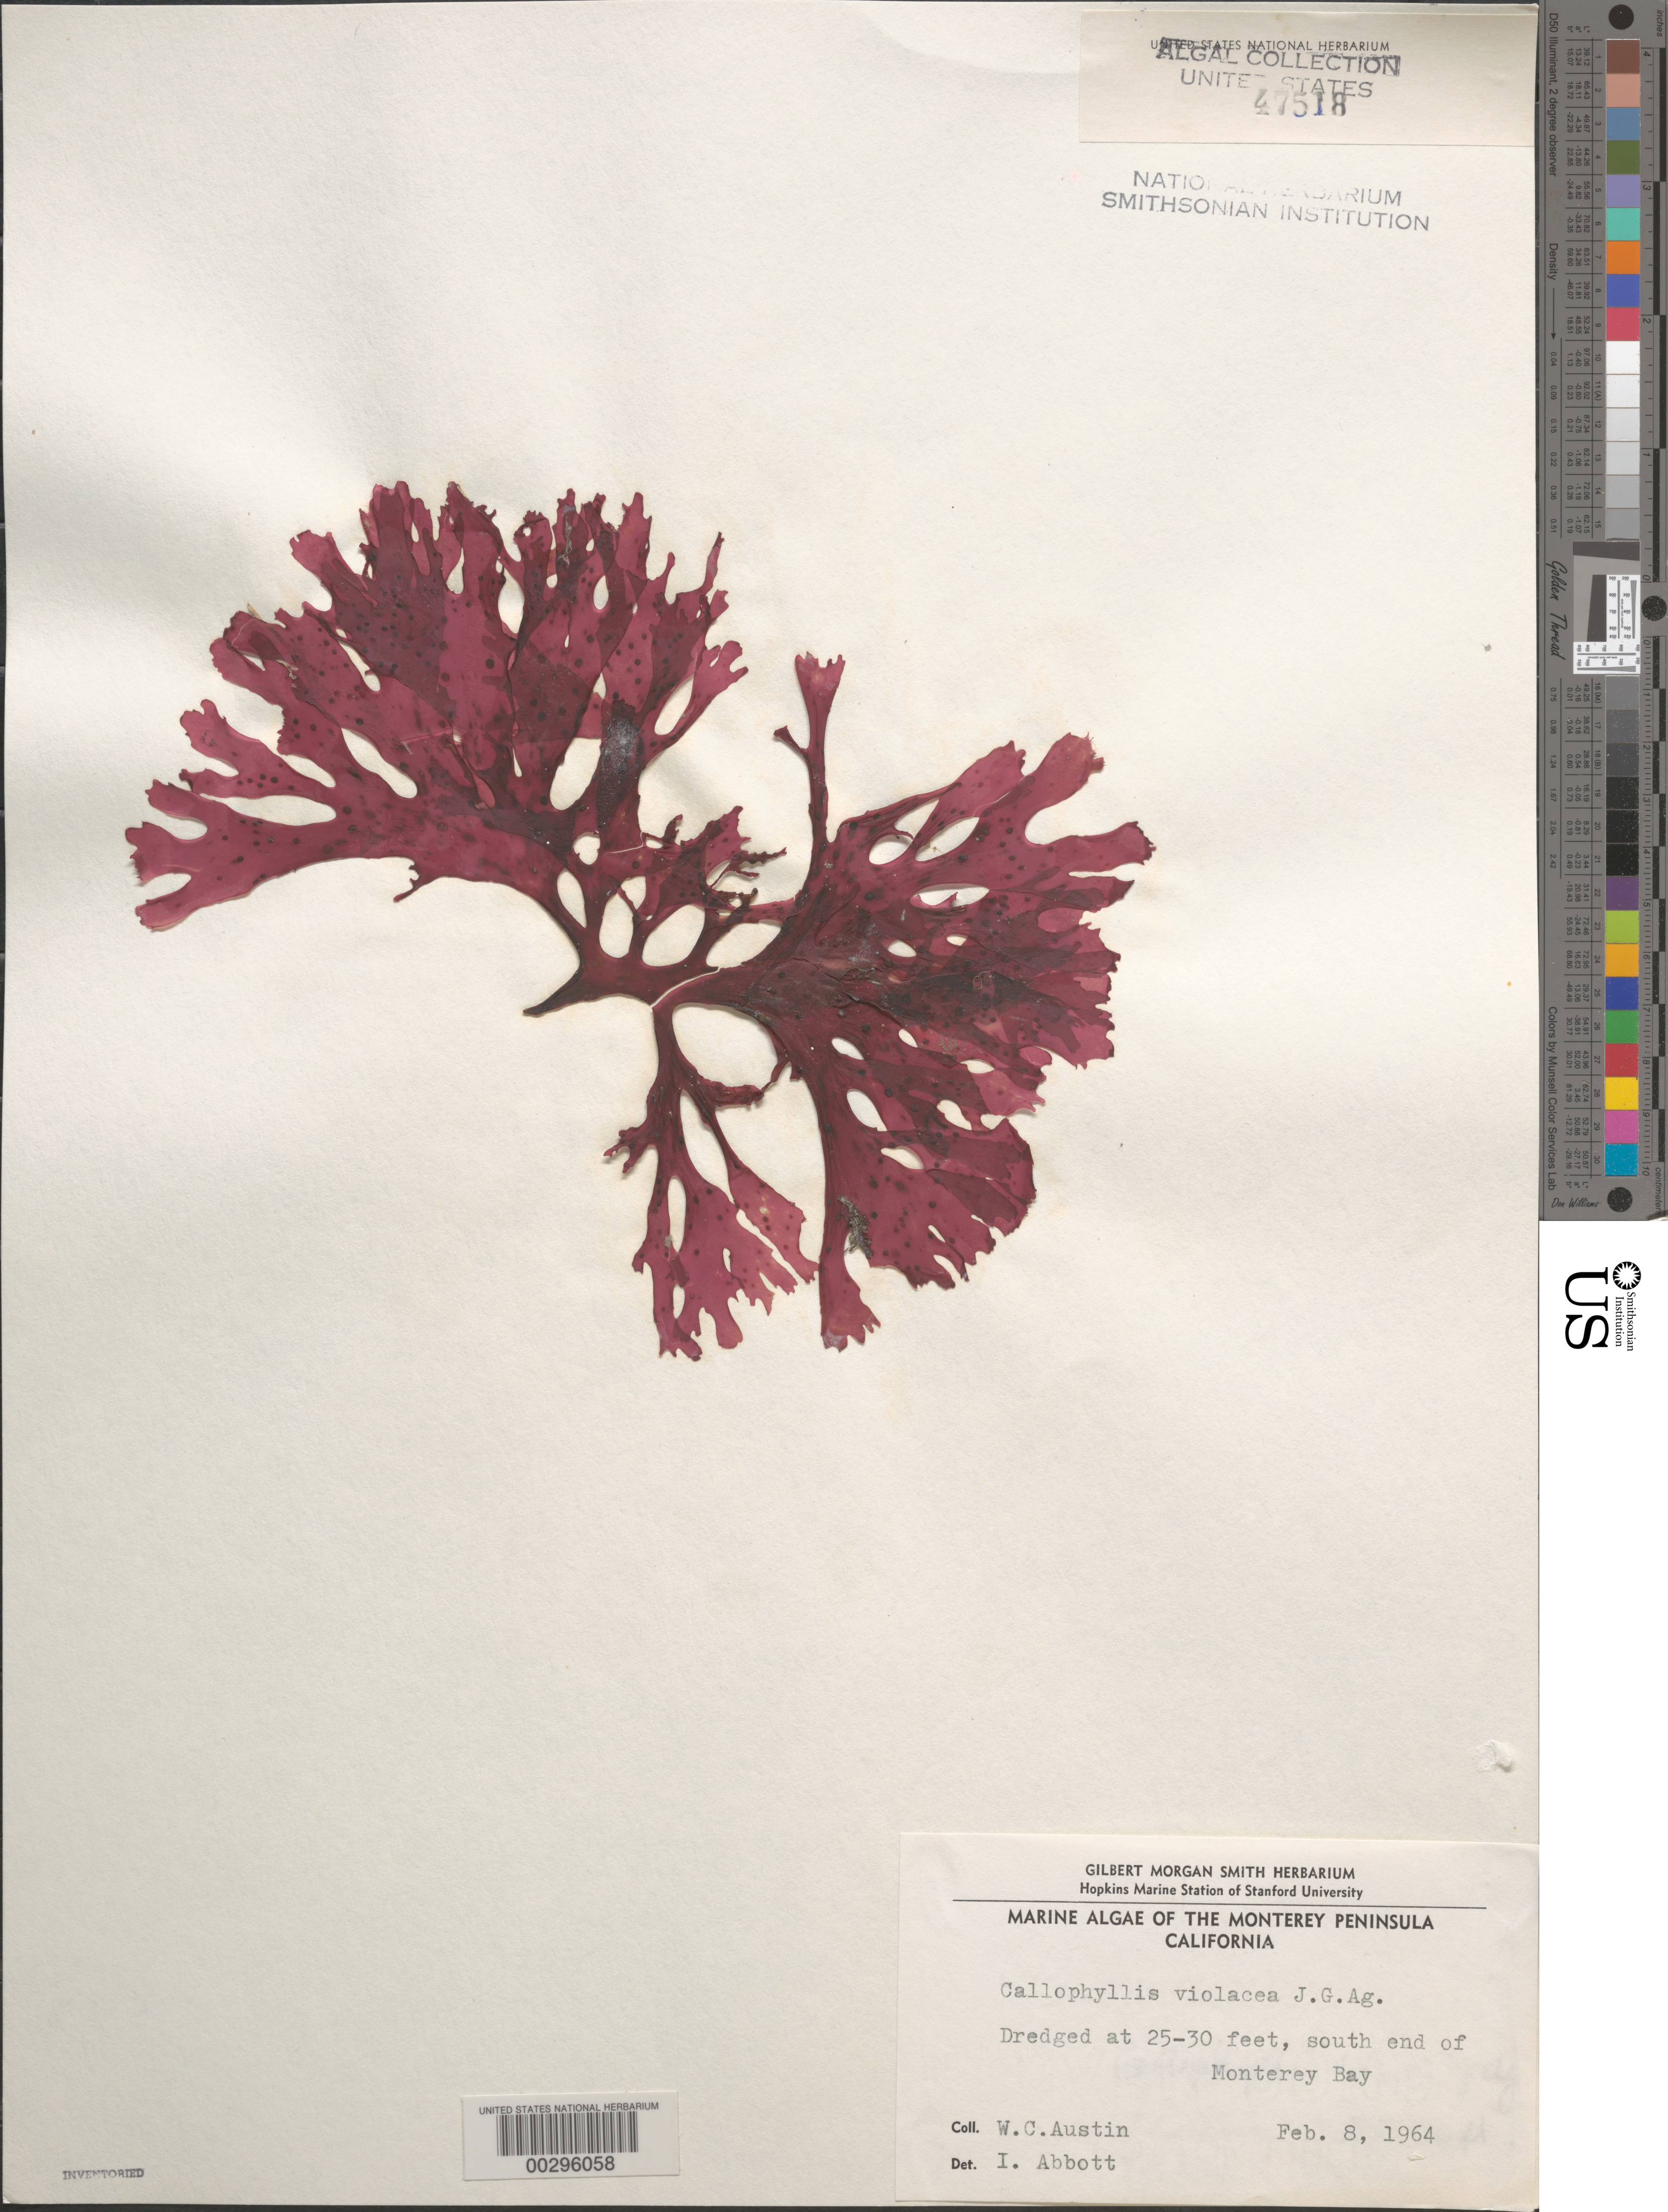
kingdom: Plantae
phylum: Rhodophyta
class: Florideophyceae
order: Gigartinales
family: Kallymeniaceae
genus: Callophyllis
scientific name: Callophyllis violacea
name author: J. Agardh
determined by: Abbott, Isabella A.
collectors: W. Austin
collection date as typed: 08 Feb 1964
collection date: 1964-02-08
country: United States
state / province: California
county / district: Monterey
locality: Monterey Bay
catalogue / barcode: US 47518